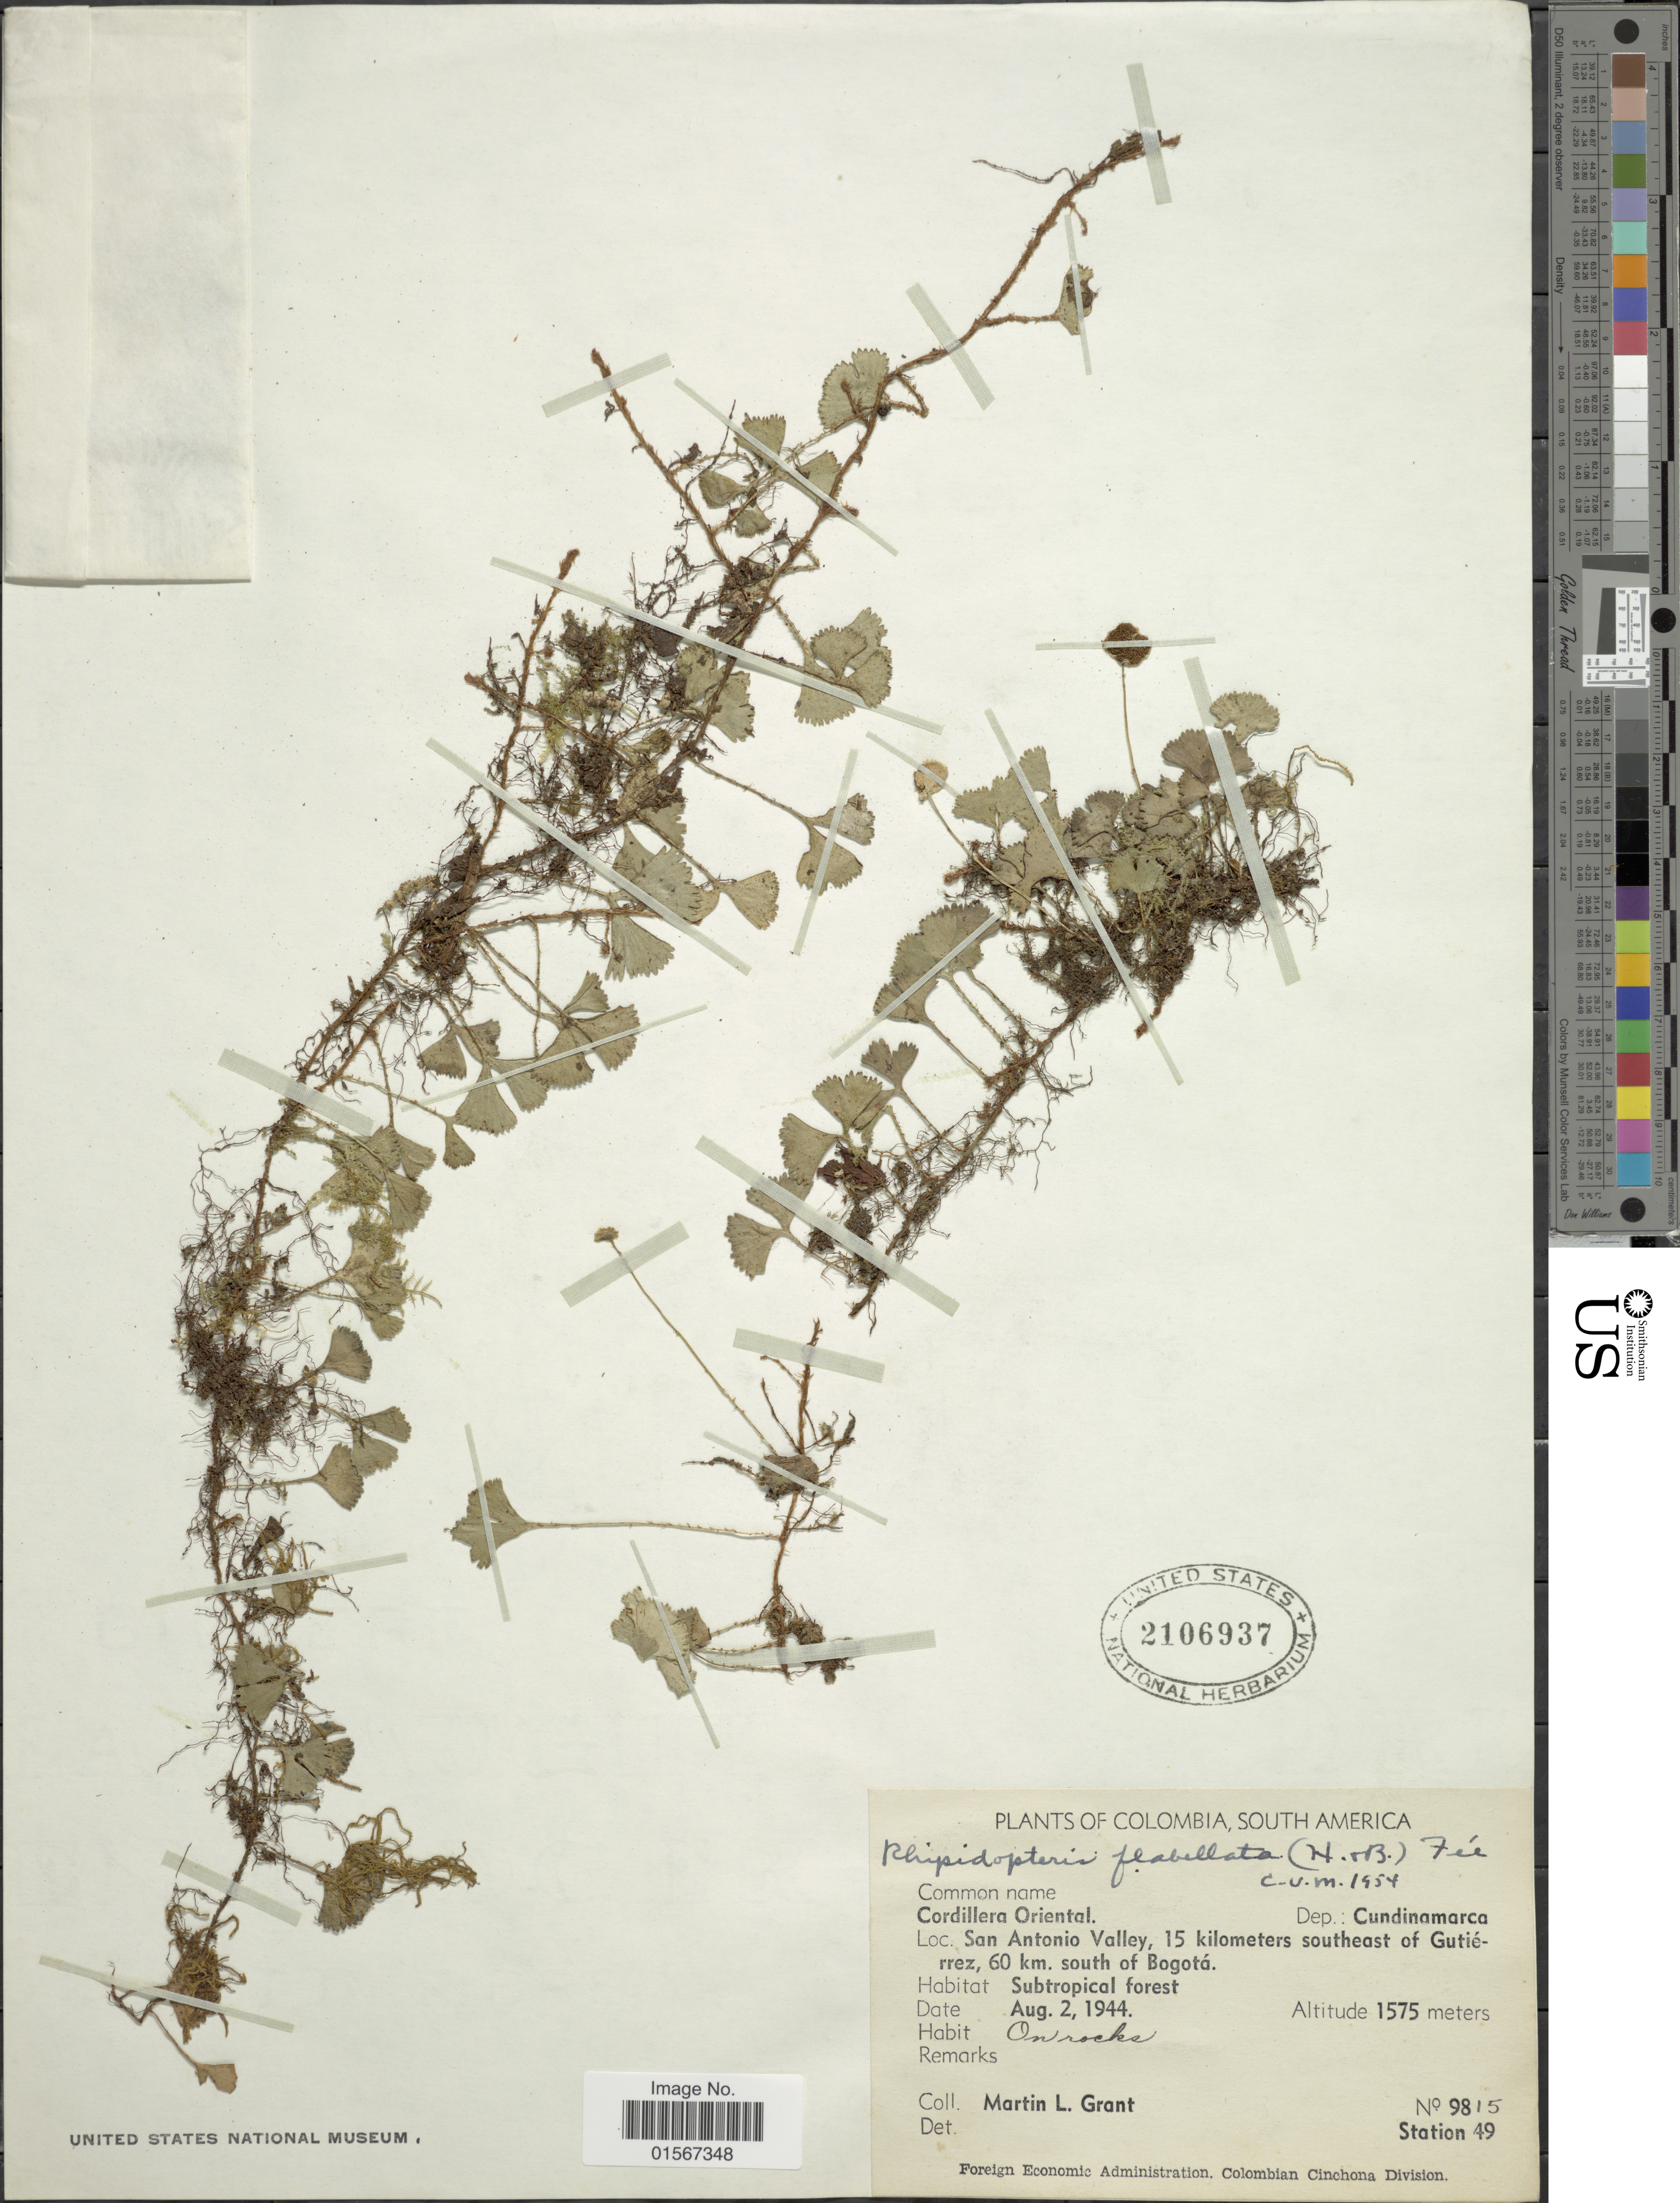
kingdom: Plantae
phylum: Tracheophyta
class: Polypodiopsida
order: Polypodiales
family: Dryopteridaceae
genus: Elaphoglossum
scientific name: Elaphoglossum peltatum f. flabellatum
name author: (Humb. & Bonpl. ex Willd.) Mickel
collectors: M. L. Grant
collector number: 9815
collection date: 1944-08-05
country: Colombia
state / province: Cundinamarca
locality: Colombia, South America, Cordillera Oriental, Dep.: Cundinamarca, Loc.: San Antonio Valley, 15 kilometers southeast of Gutiérrez, 60 km. south of Bogotá.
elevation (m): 1575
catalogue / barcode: US 2106937